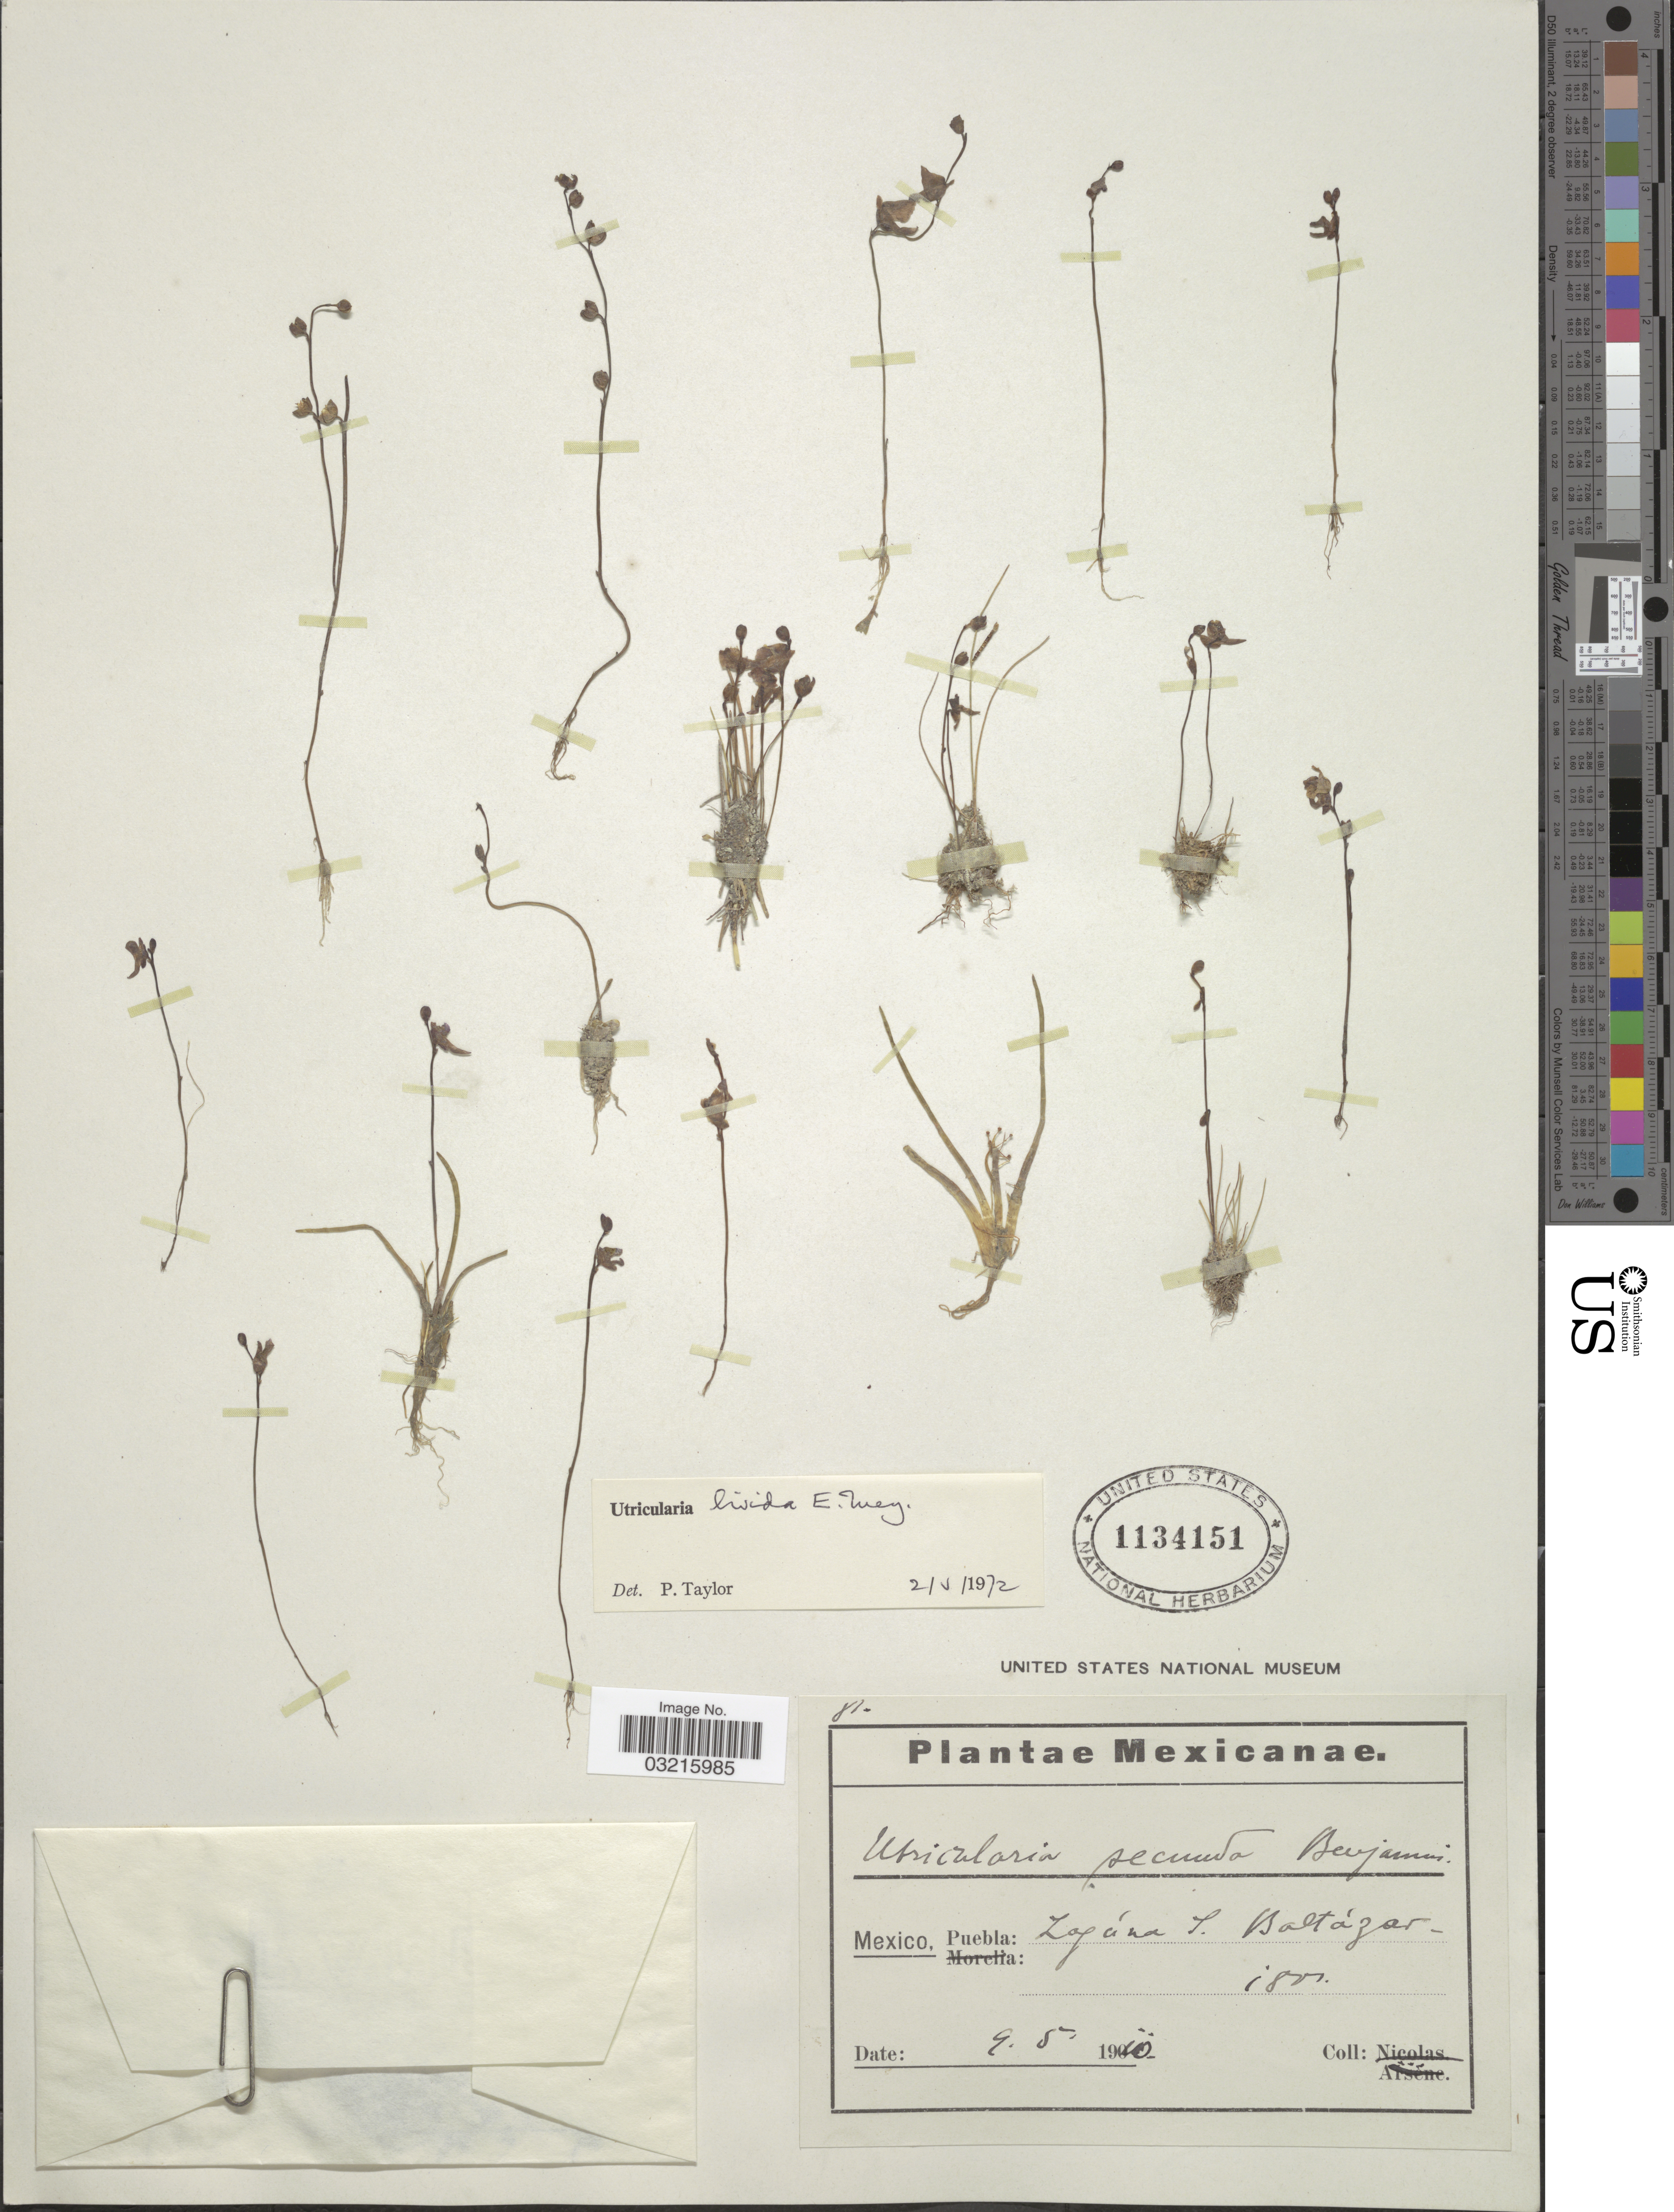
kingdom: Plantae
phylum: Tracheophyta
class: Magnoliopsida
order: Lamiales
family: Lentibulariaceae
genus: Utricularia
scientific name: Utricularia livida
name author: E. Mey.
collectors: -. Nicolas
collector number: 81*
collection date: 1910-05-09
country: Mexico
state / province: Puebla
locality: Lagúna S. Baltazar.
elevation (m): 55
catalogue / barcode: US 1134151